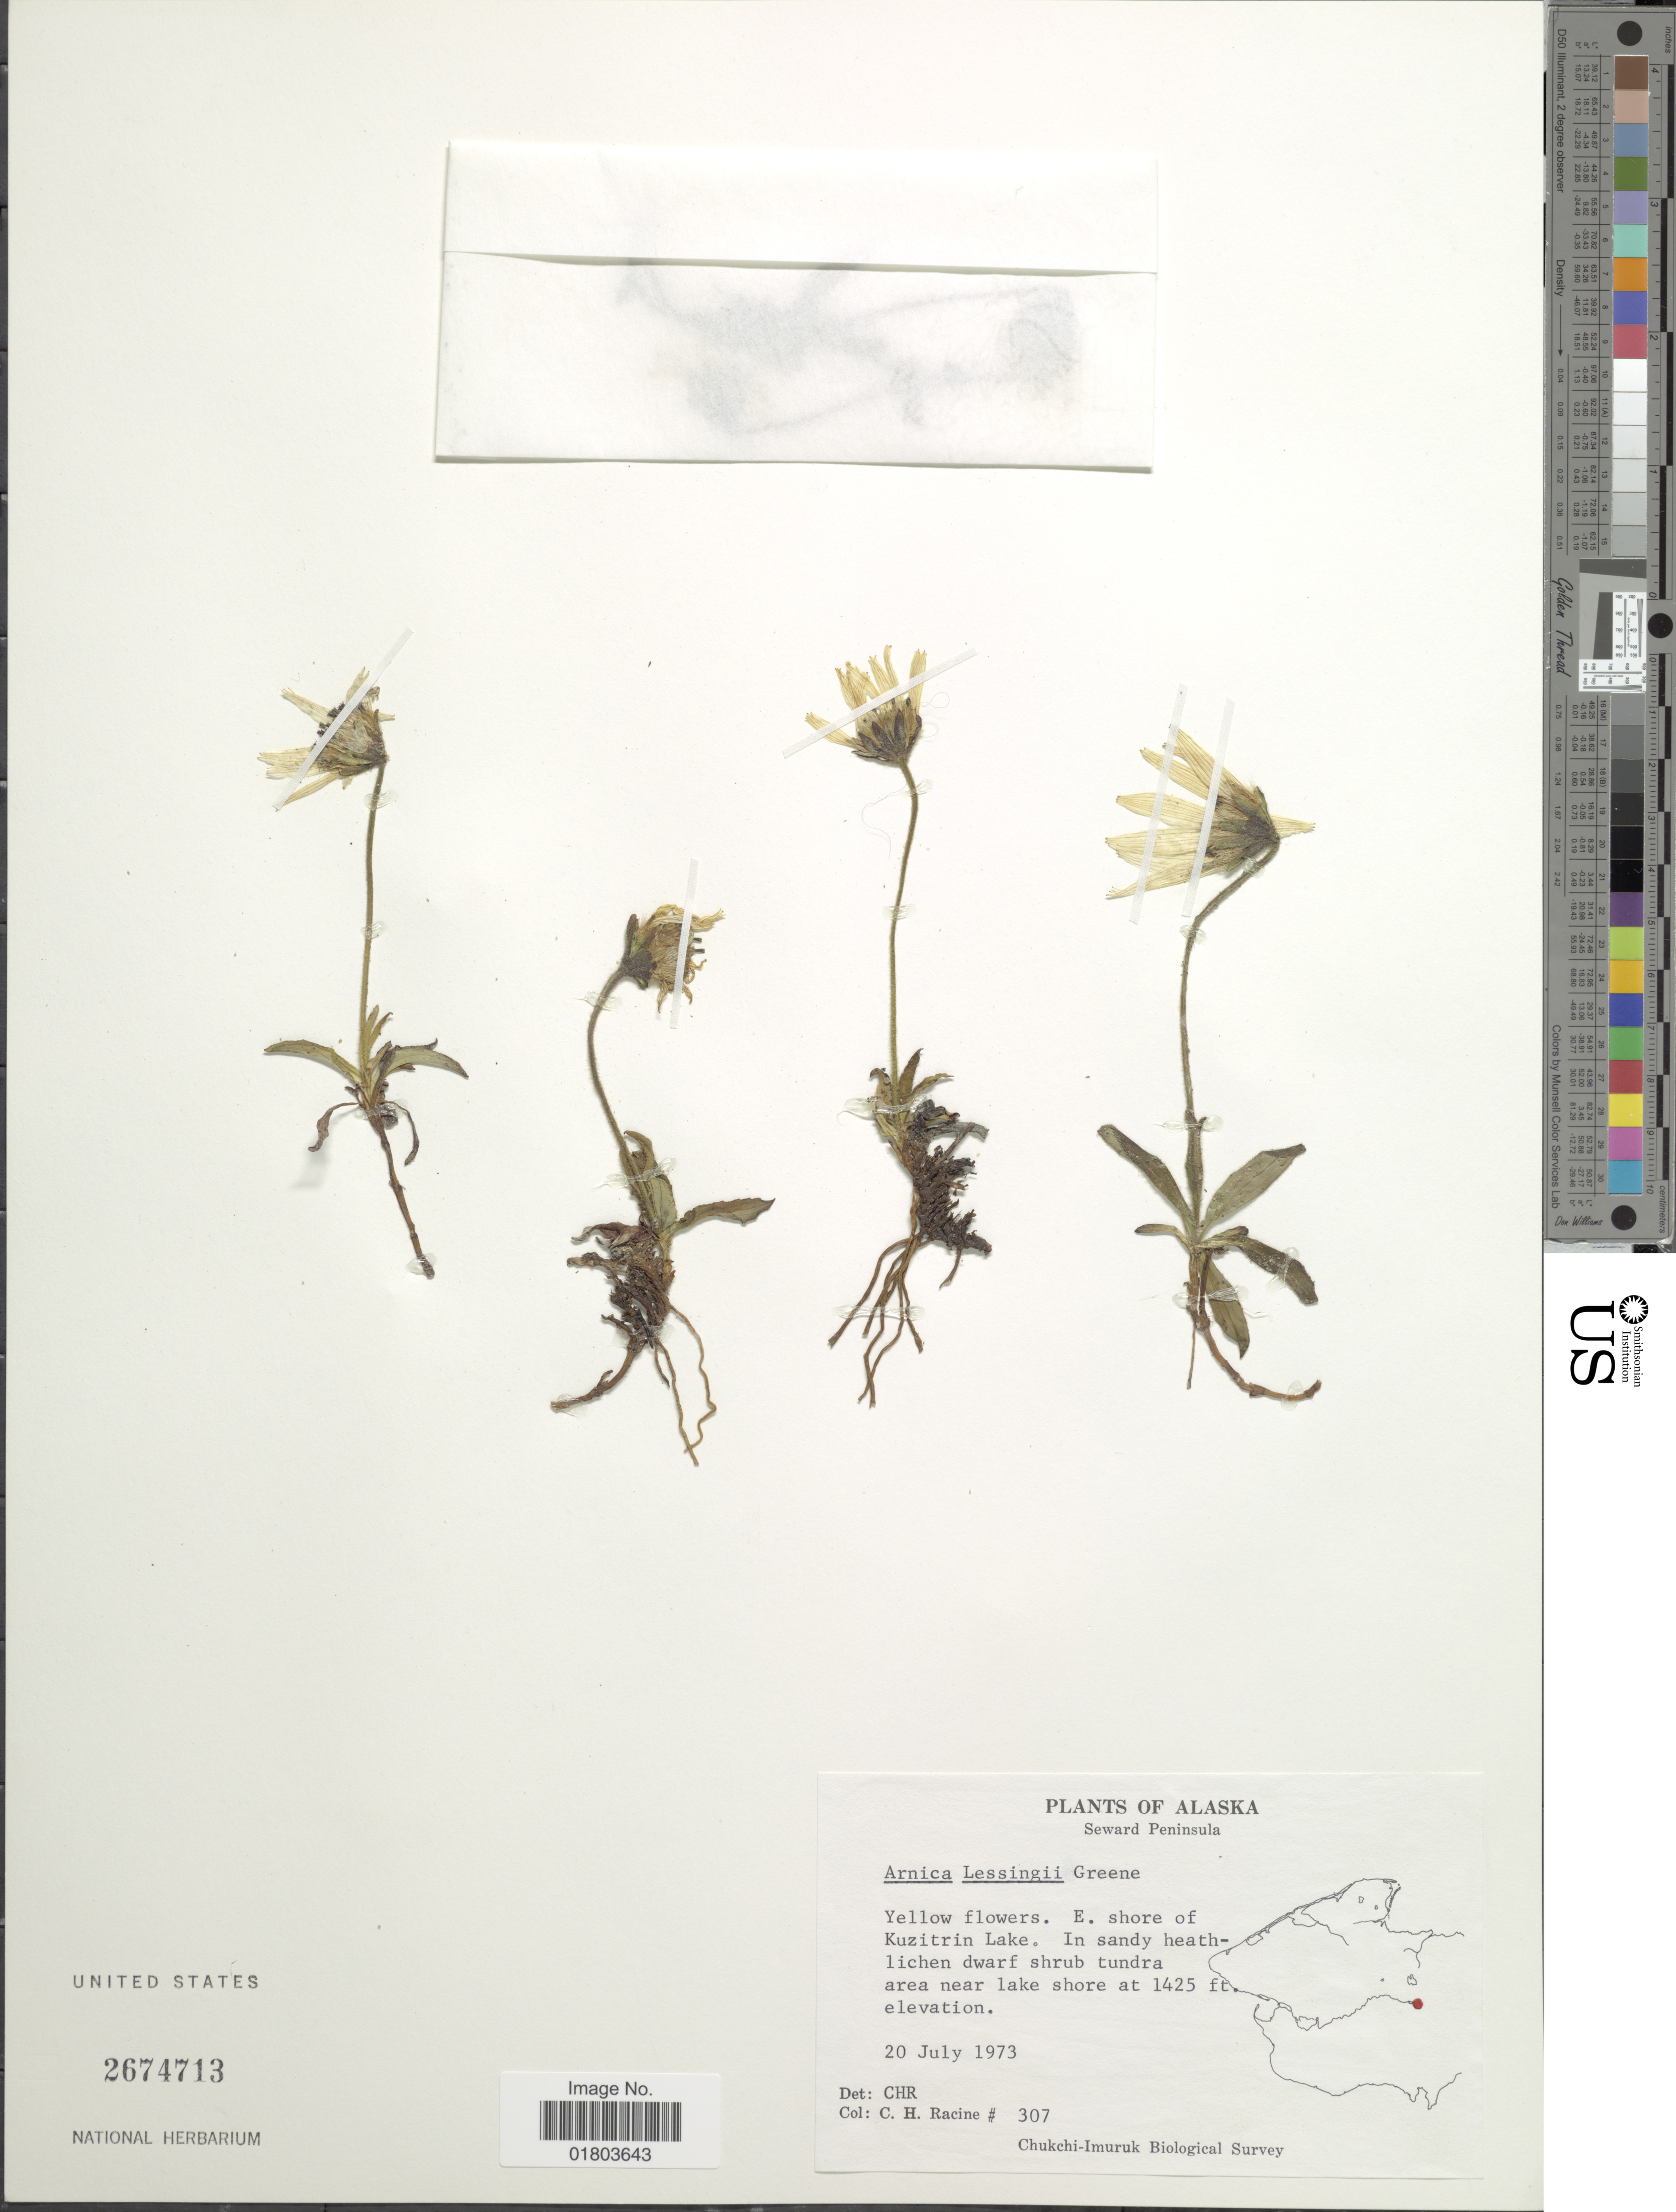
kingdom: Plantae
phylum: Tracheophyta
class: Magnoliopsida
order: Asterales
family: Asteraceae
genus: Arnica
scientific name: Arnica lessingii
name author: (Torr. & A. Gray) Greene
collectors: C. Racine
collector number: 307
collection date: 1973-07-20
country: United States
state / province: Alaska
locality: Seward Peninsula, E. shore of Kuzitrin Lake.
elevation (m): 434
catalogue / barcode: US 2674713